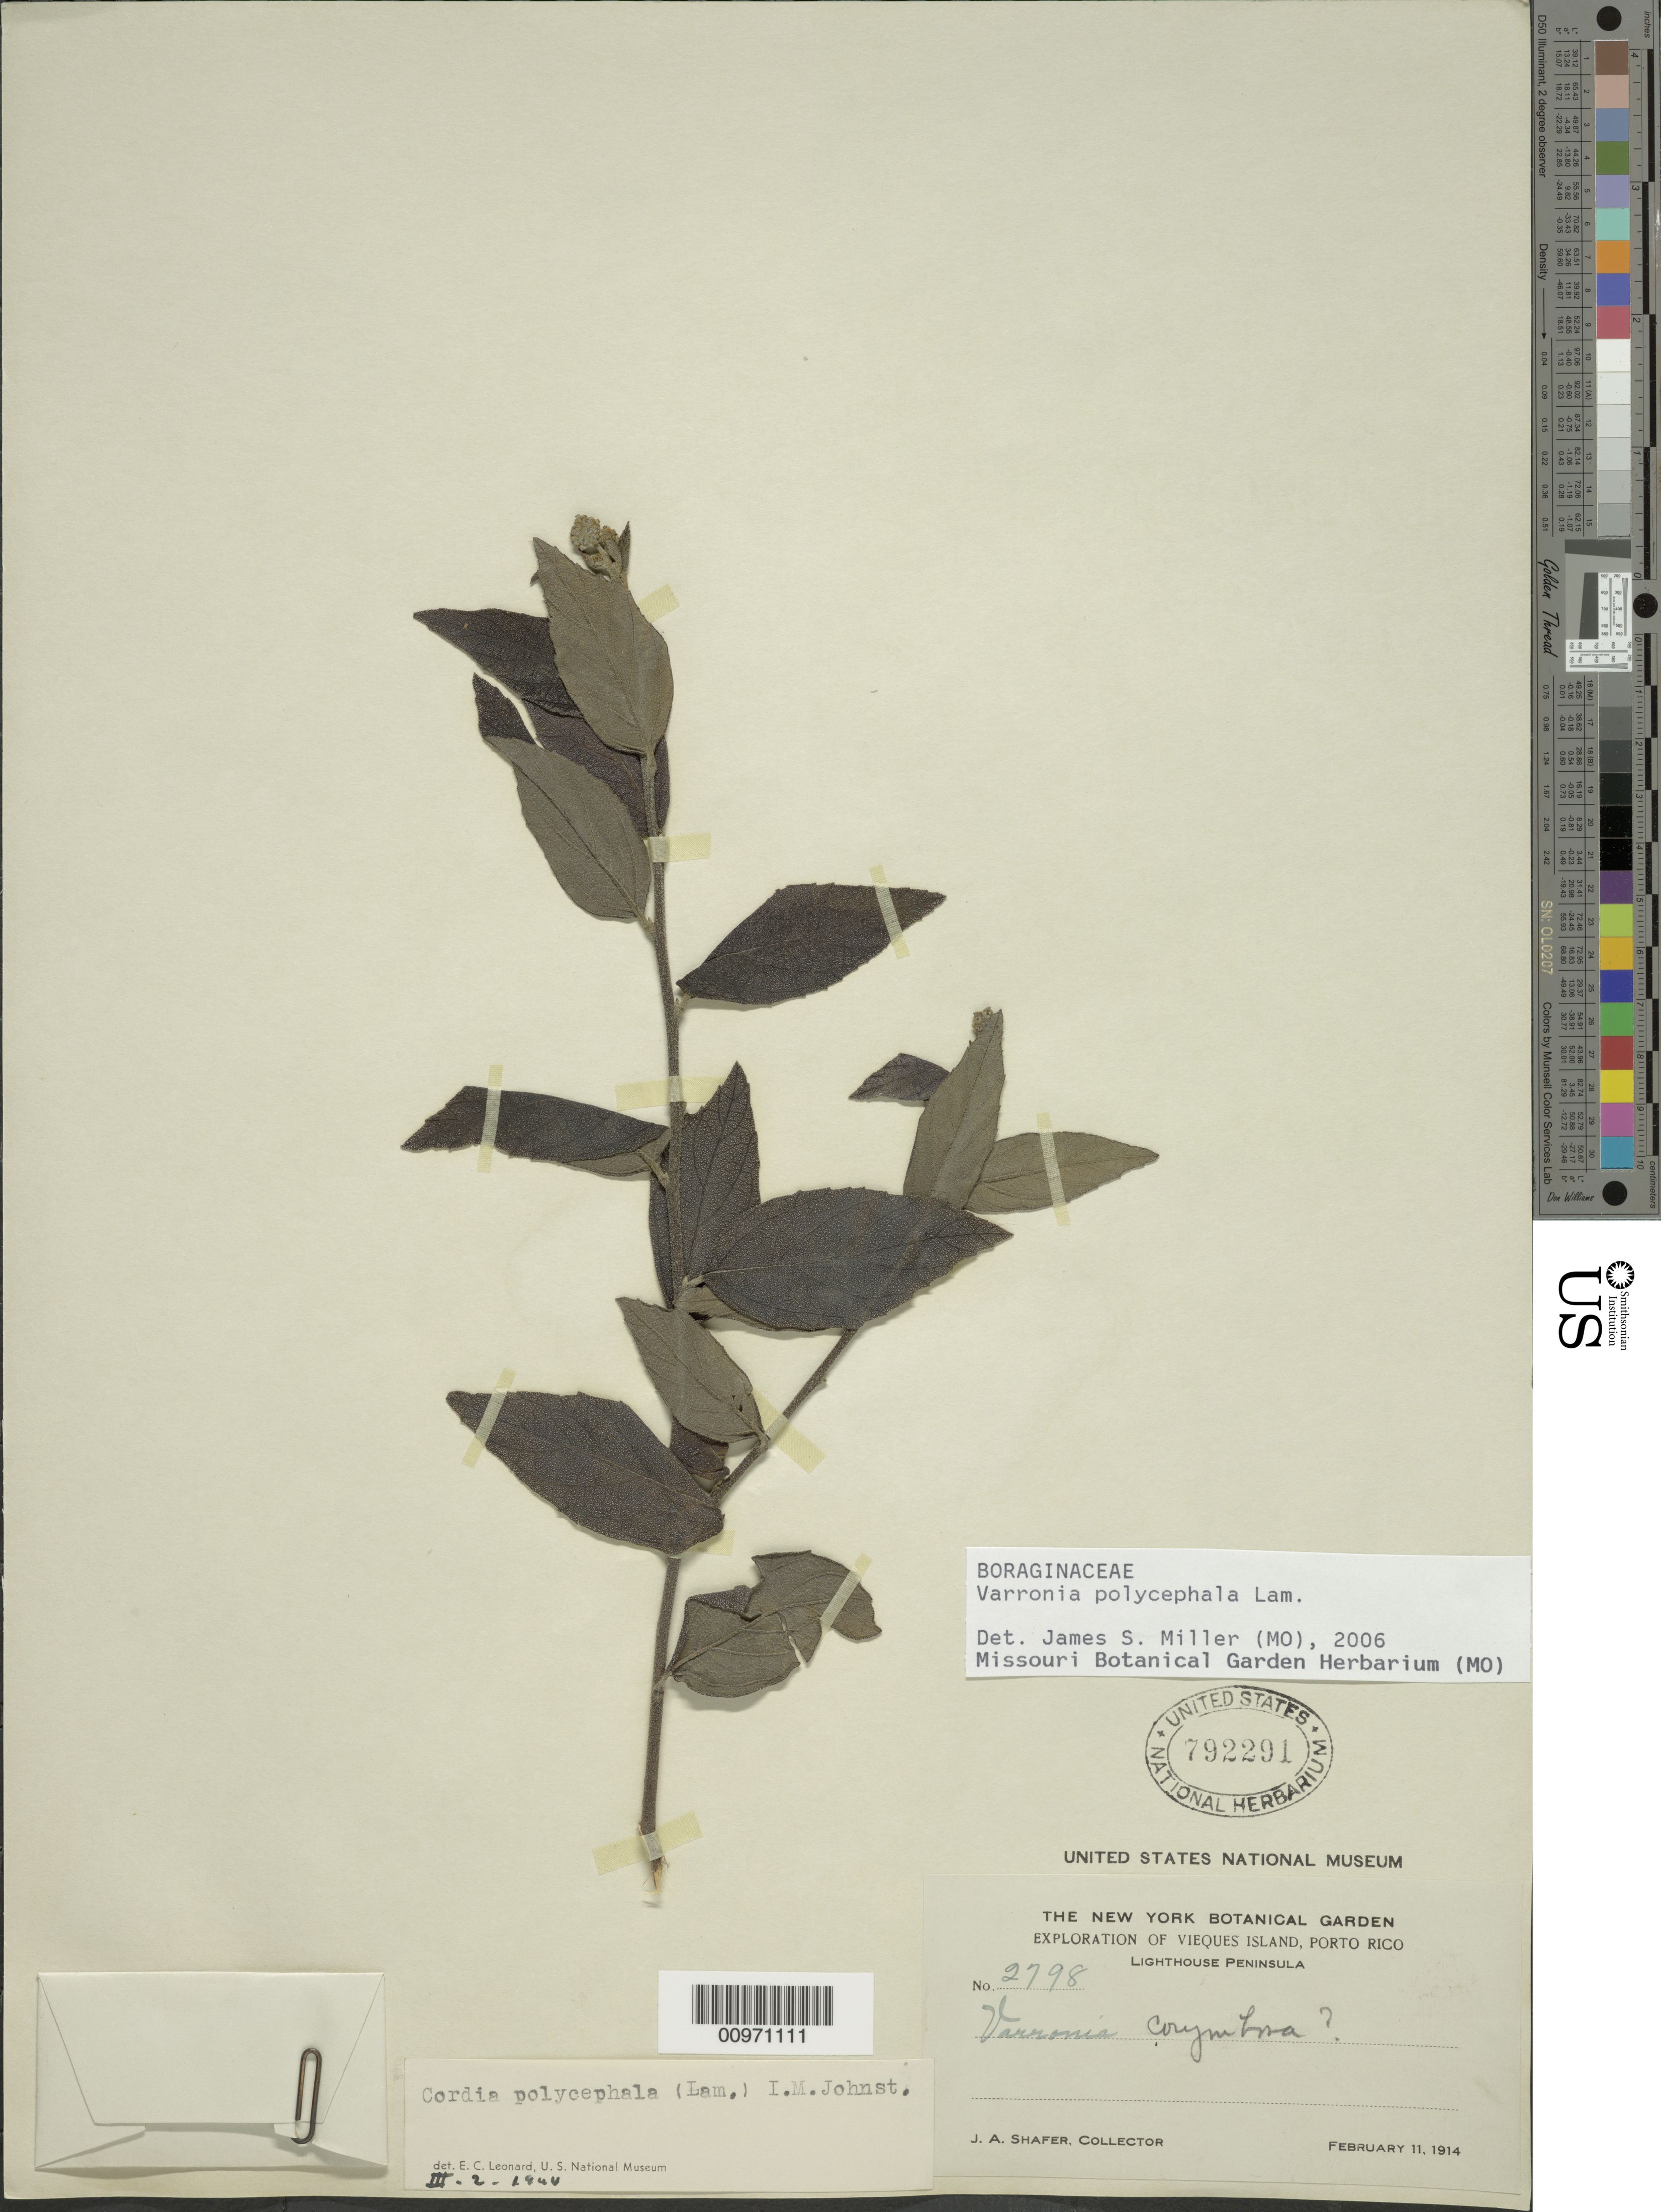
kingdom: Plantae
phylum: Tracheophyta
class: Magnoliopsida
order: Boraginales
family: Cordiaceae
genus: Varronia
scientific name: Varronia polycephala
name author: Lam.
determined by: Miller, James S., (MO), Missouri Botanical Garden (UNITED STATES)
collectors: J. A. Shafer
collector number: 2798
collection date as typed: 11 Feb 1914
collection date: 1914-02-11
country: Puerto Rico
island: Vieques I.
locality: Lighthouse Peninsula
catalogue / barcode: US 792291